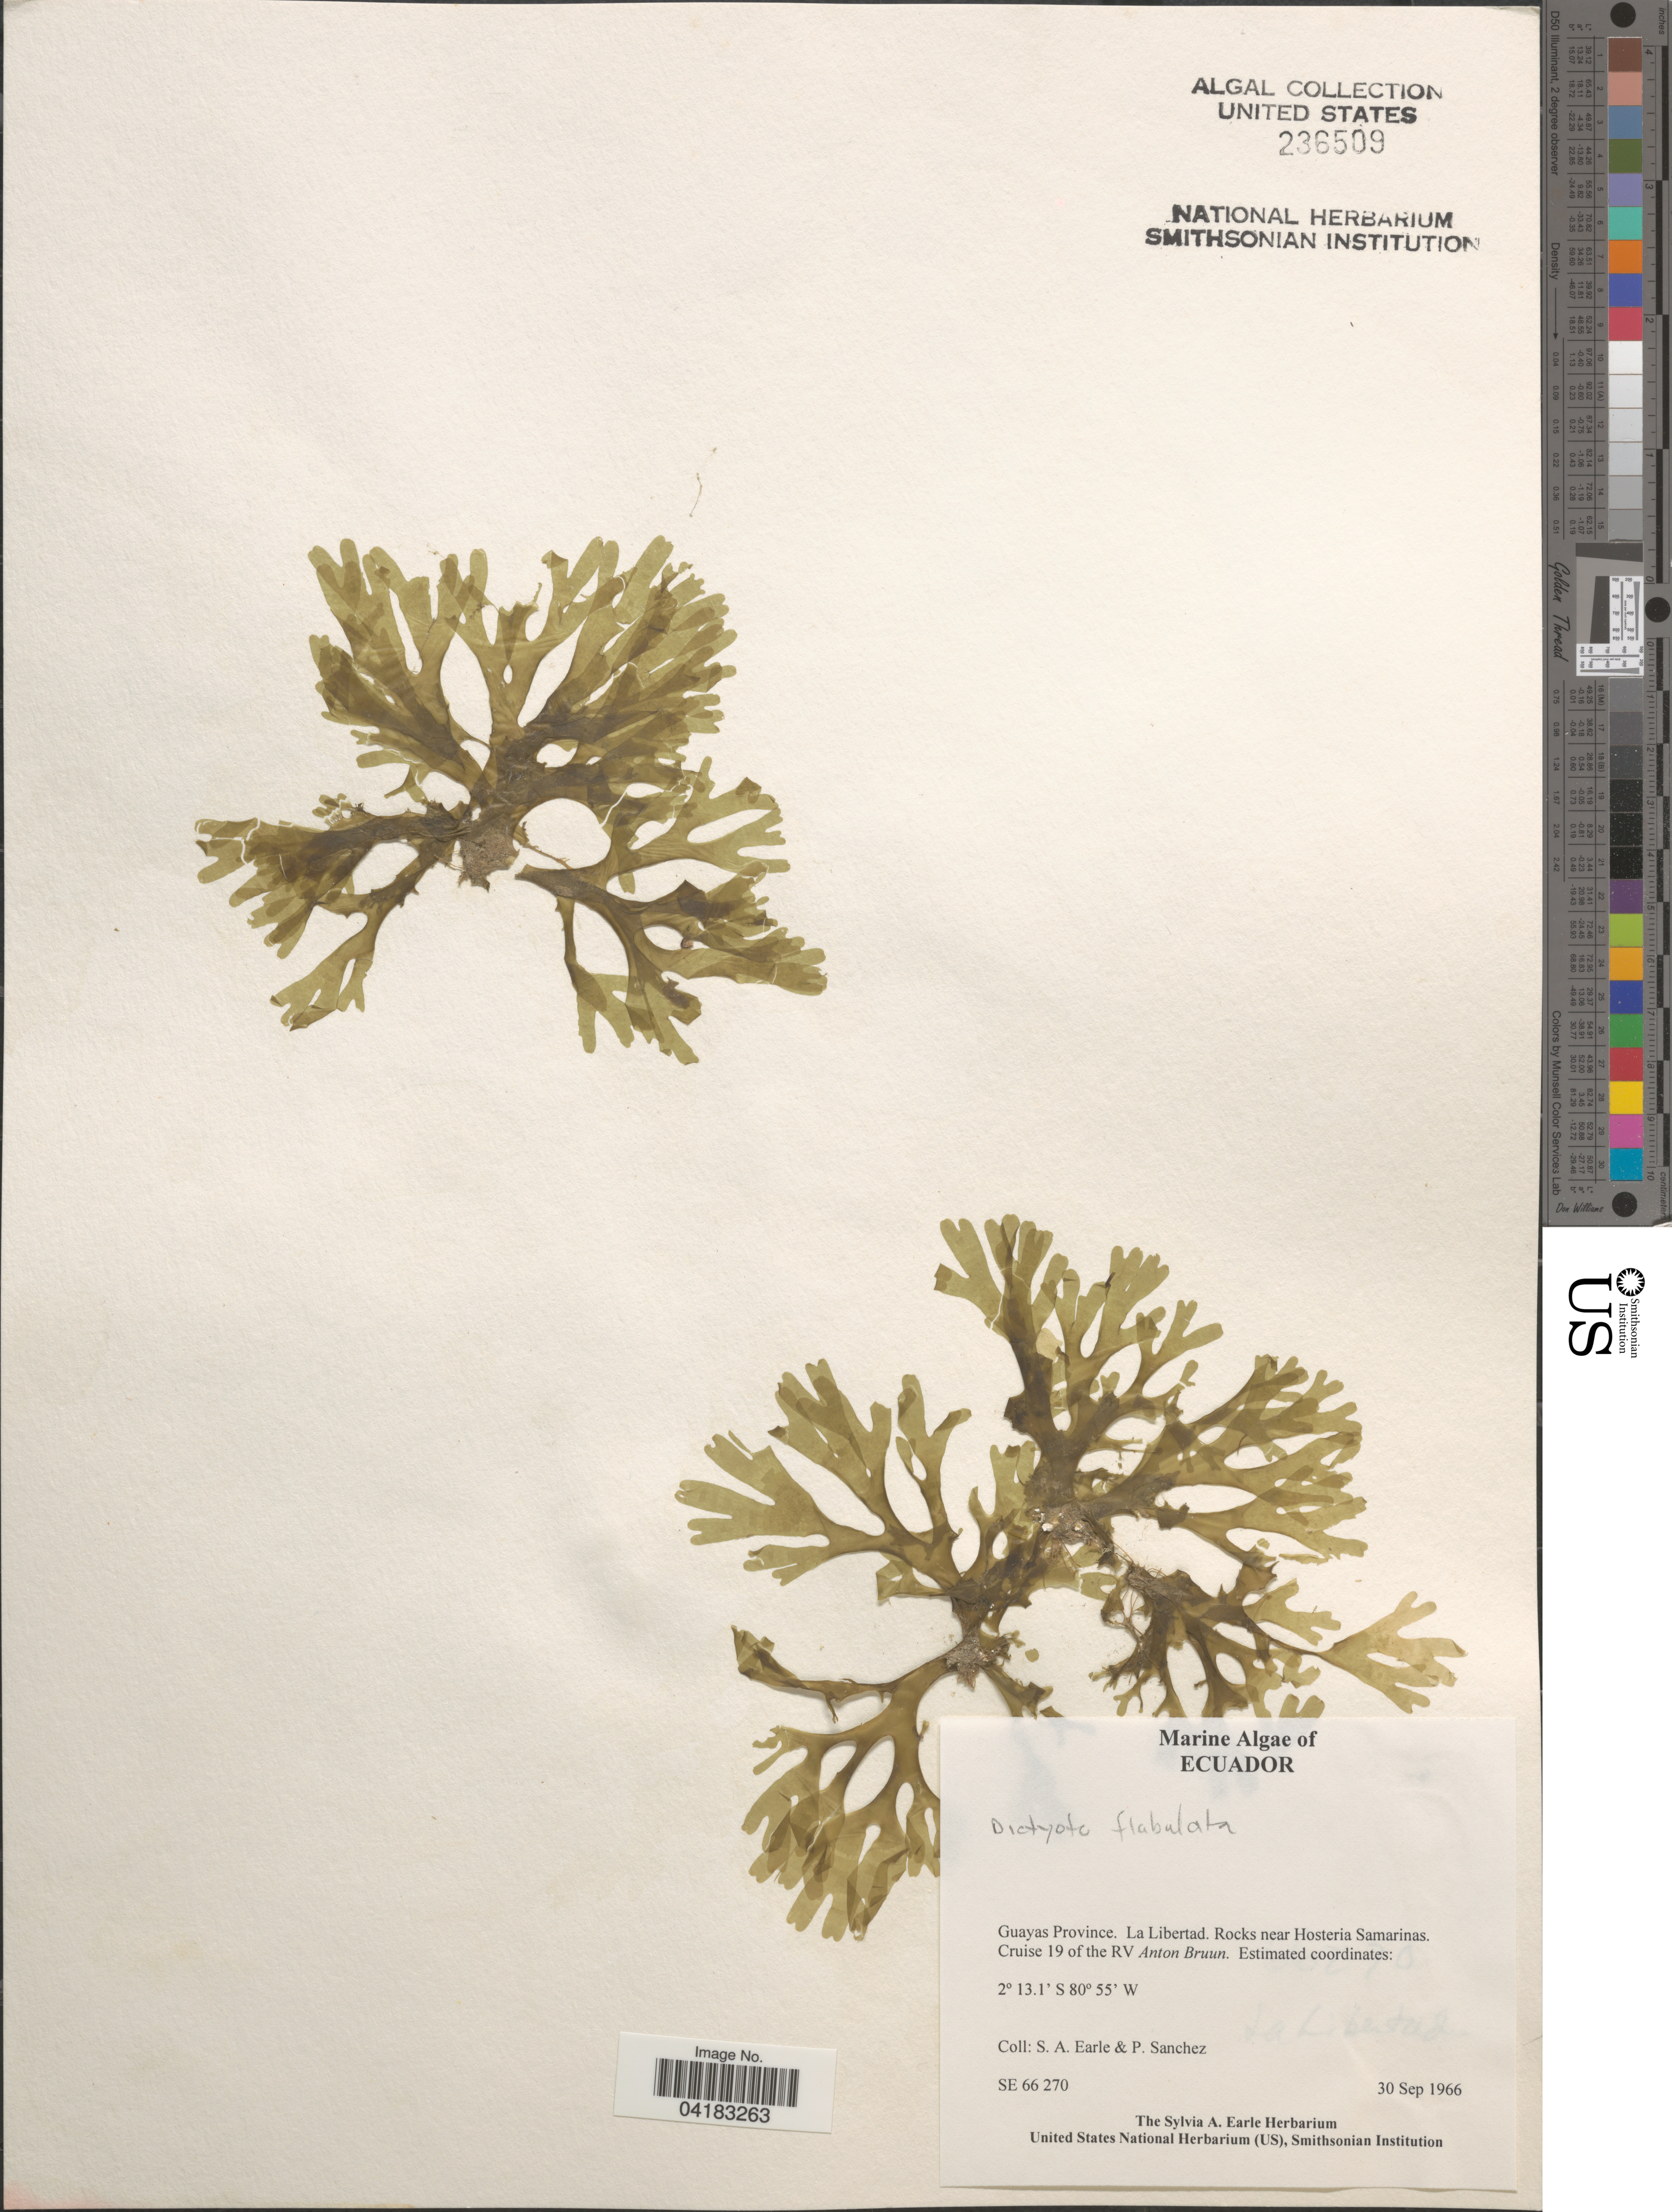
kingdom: Chromista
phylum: Ochrophyta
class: Phaeophyceae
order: Dictyotales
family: Dictyotaceae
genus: Dictyota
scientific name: Dictyota flabellata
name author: (Collins) Setch. & N.L. Gardner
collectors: S. A. Earle & P. Sanchez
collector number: SE66270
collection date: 1966-09-30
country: Ecuador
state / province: Guayas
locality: La Libertad. Rocks near Hosteria Samarinas. Cruise 19 of the RV Anton Bruun.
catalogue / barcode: US 236509